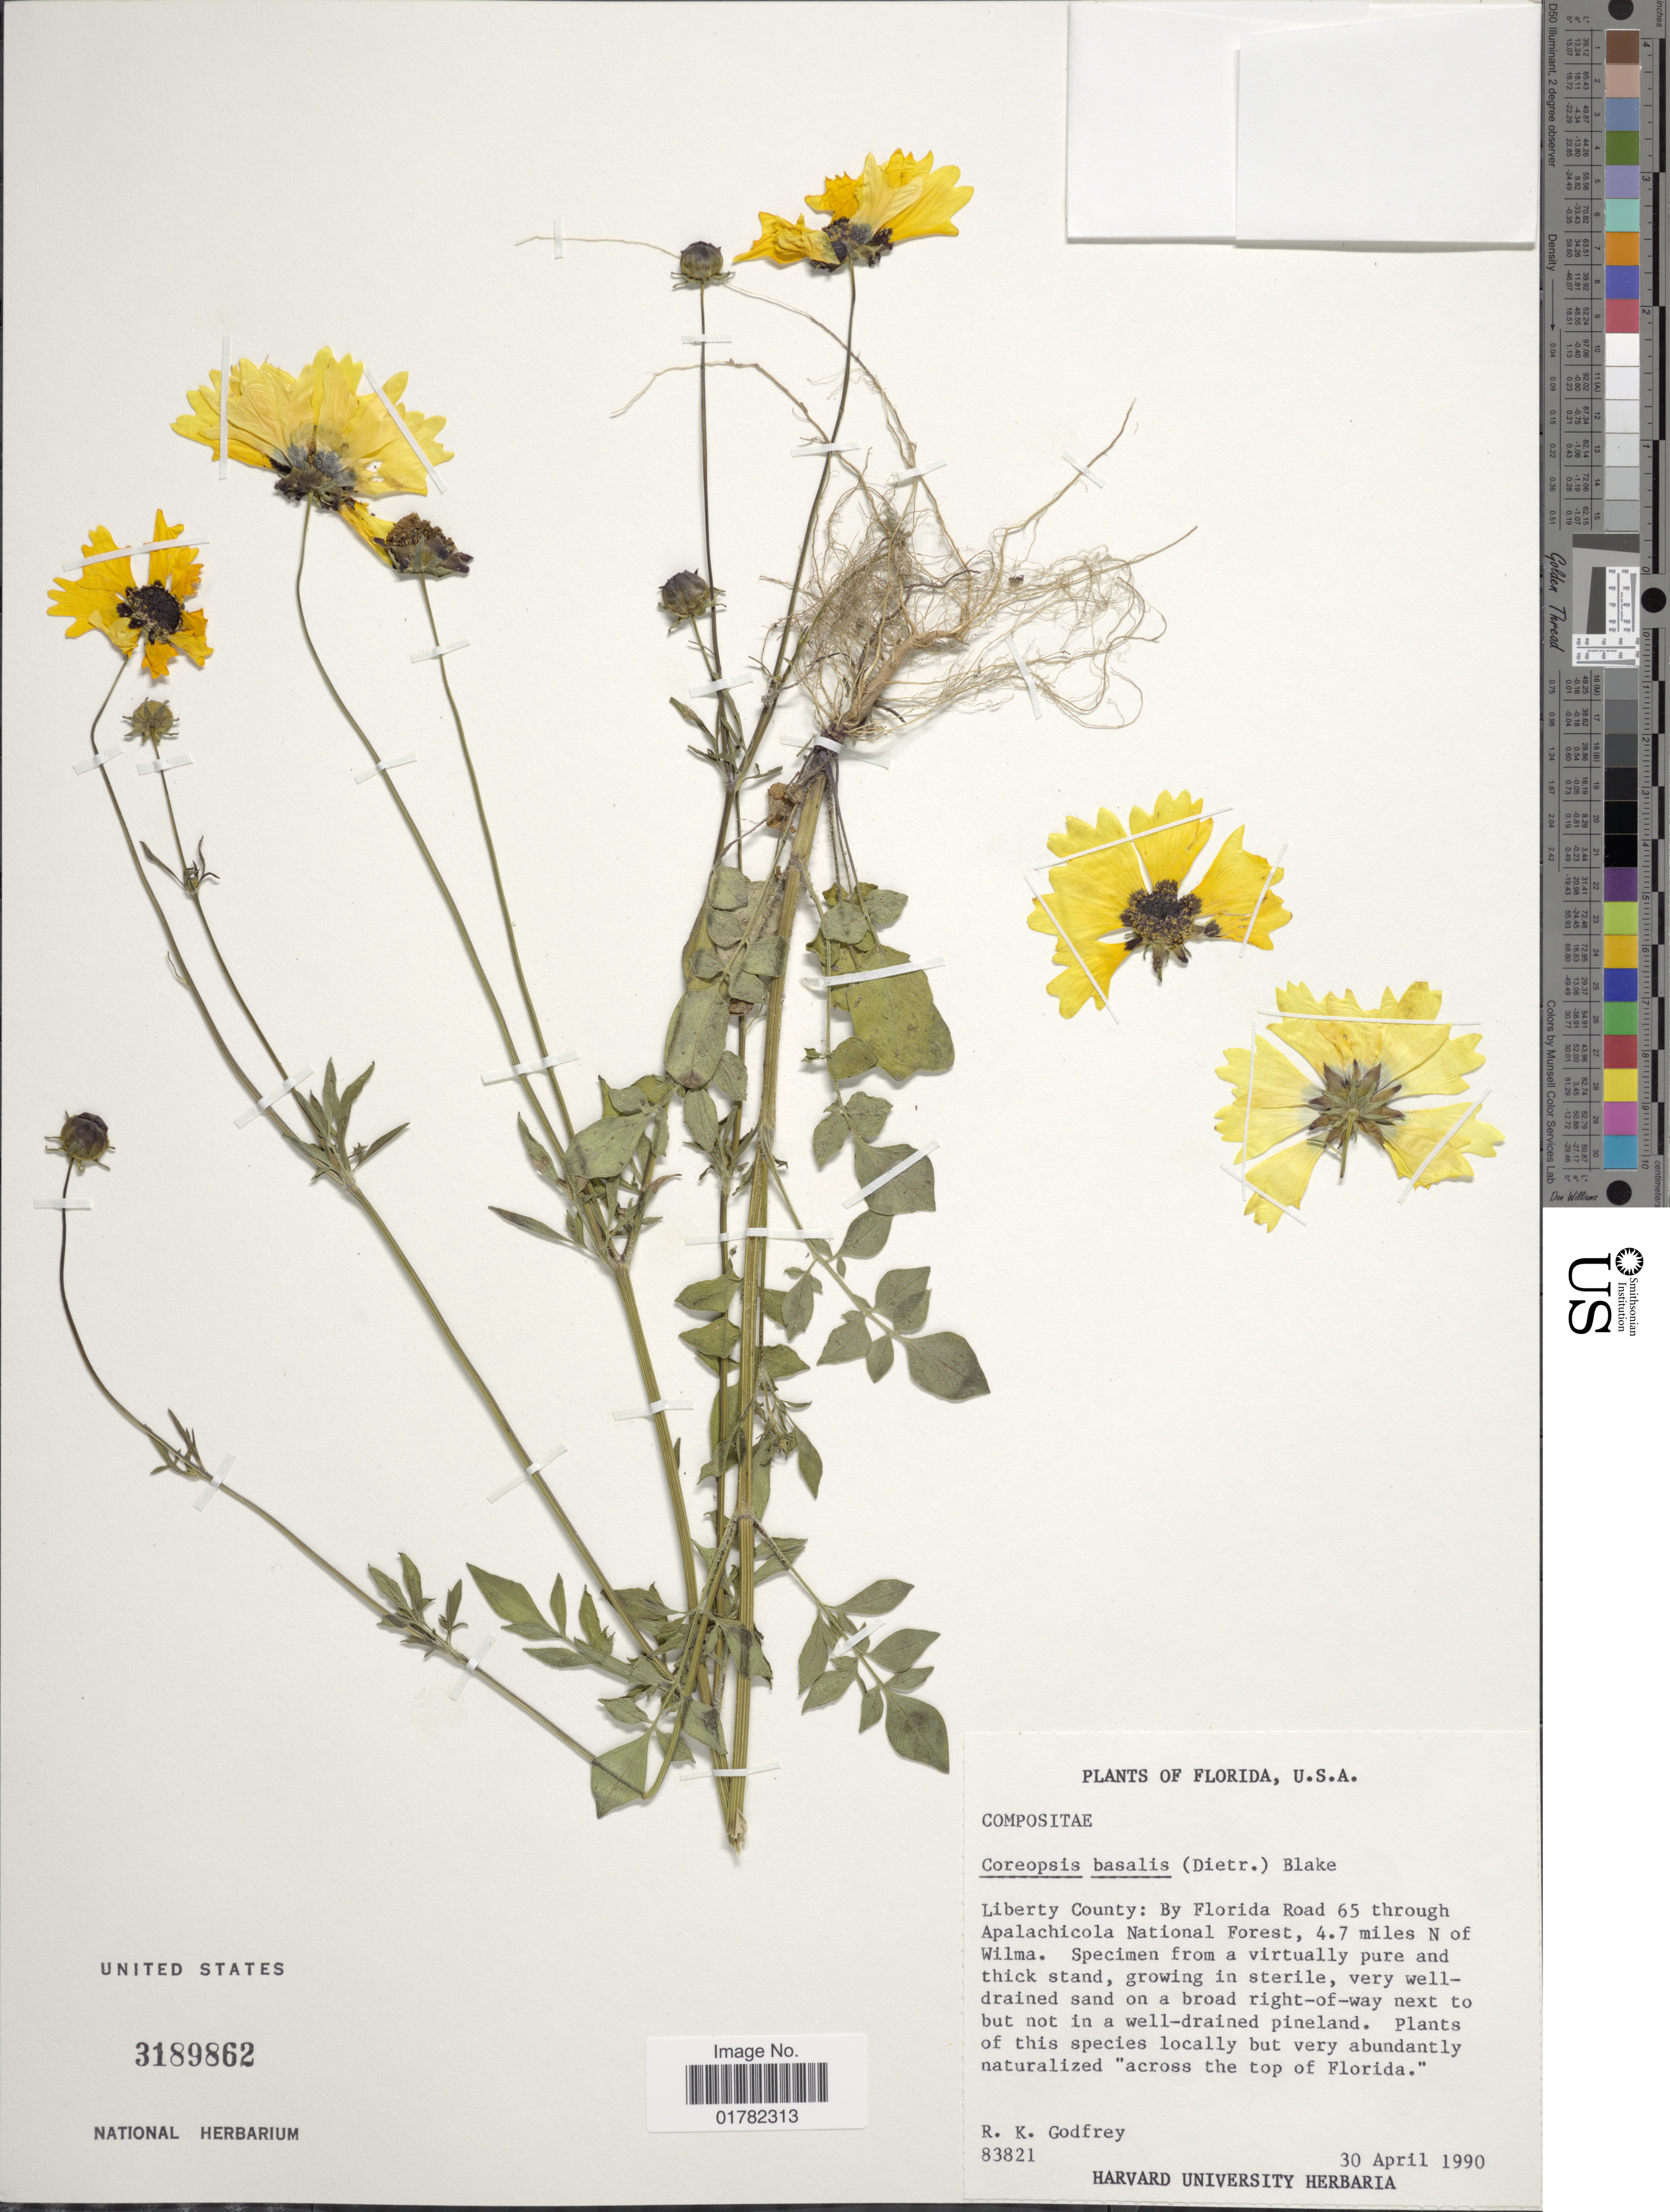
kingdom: Plantae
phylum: Tracheophyta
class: Magnoliopsida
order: Asterales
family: Asteraceae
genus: Coreopsis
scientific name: Coreopsis basalis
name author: S.F. Blake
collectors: R. K. Godfrey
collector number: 83821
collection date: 1990-04-30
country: United States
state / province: Florida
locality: Liberty County: by Flordida Road 65 through Apalachicola National Forest, 4.7 miles N of Wilma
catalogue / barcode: US 3189862